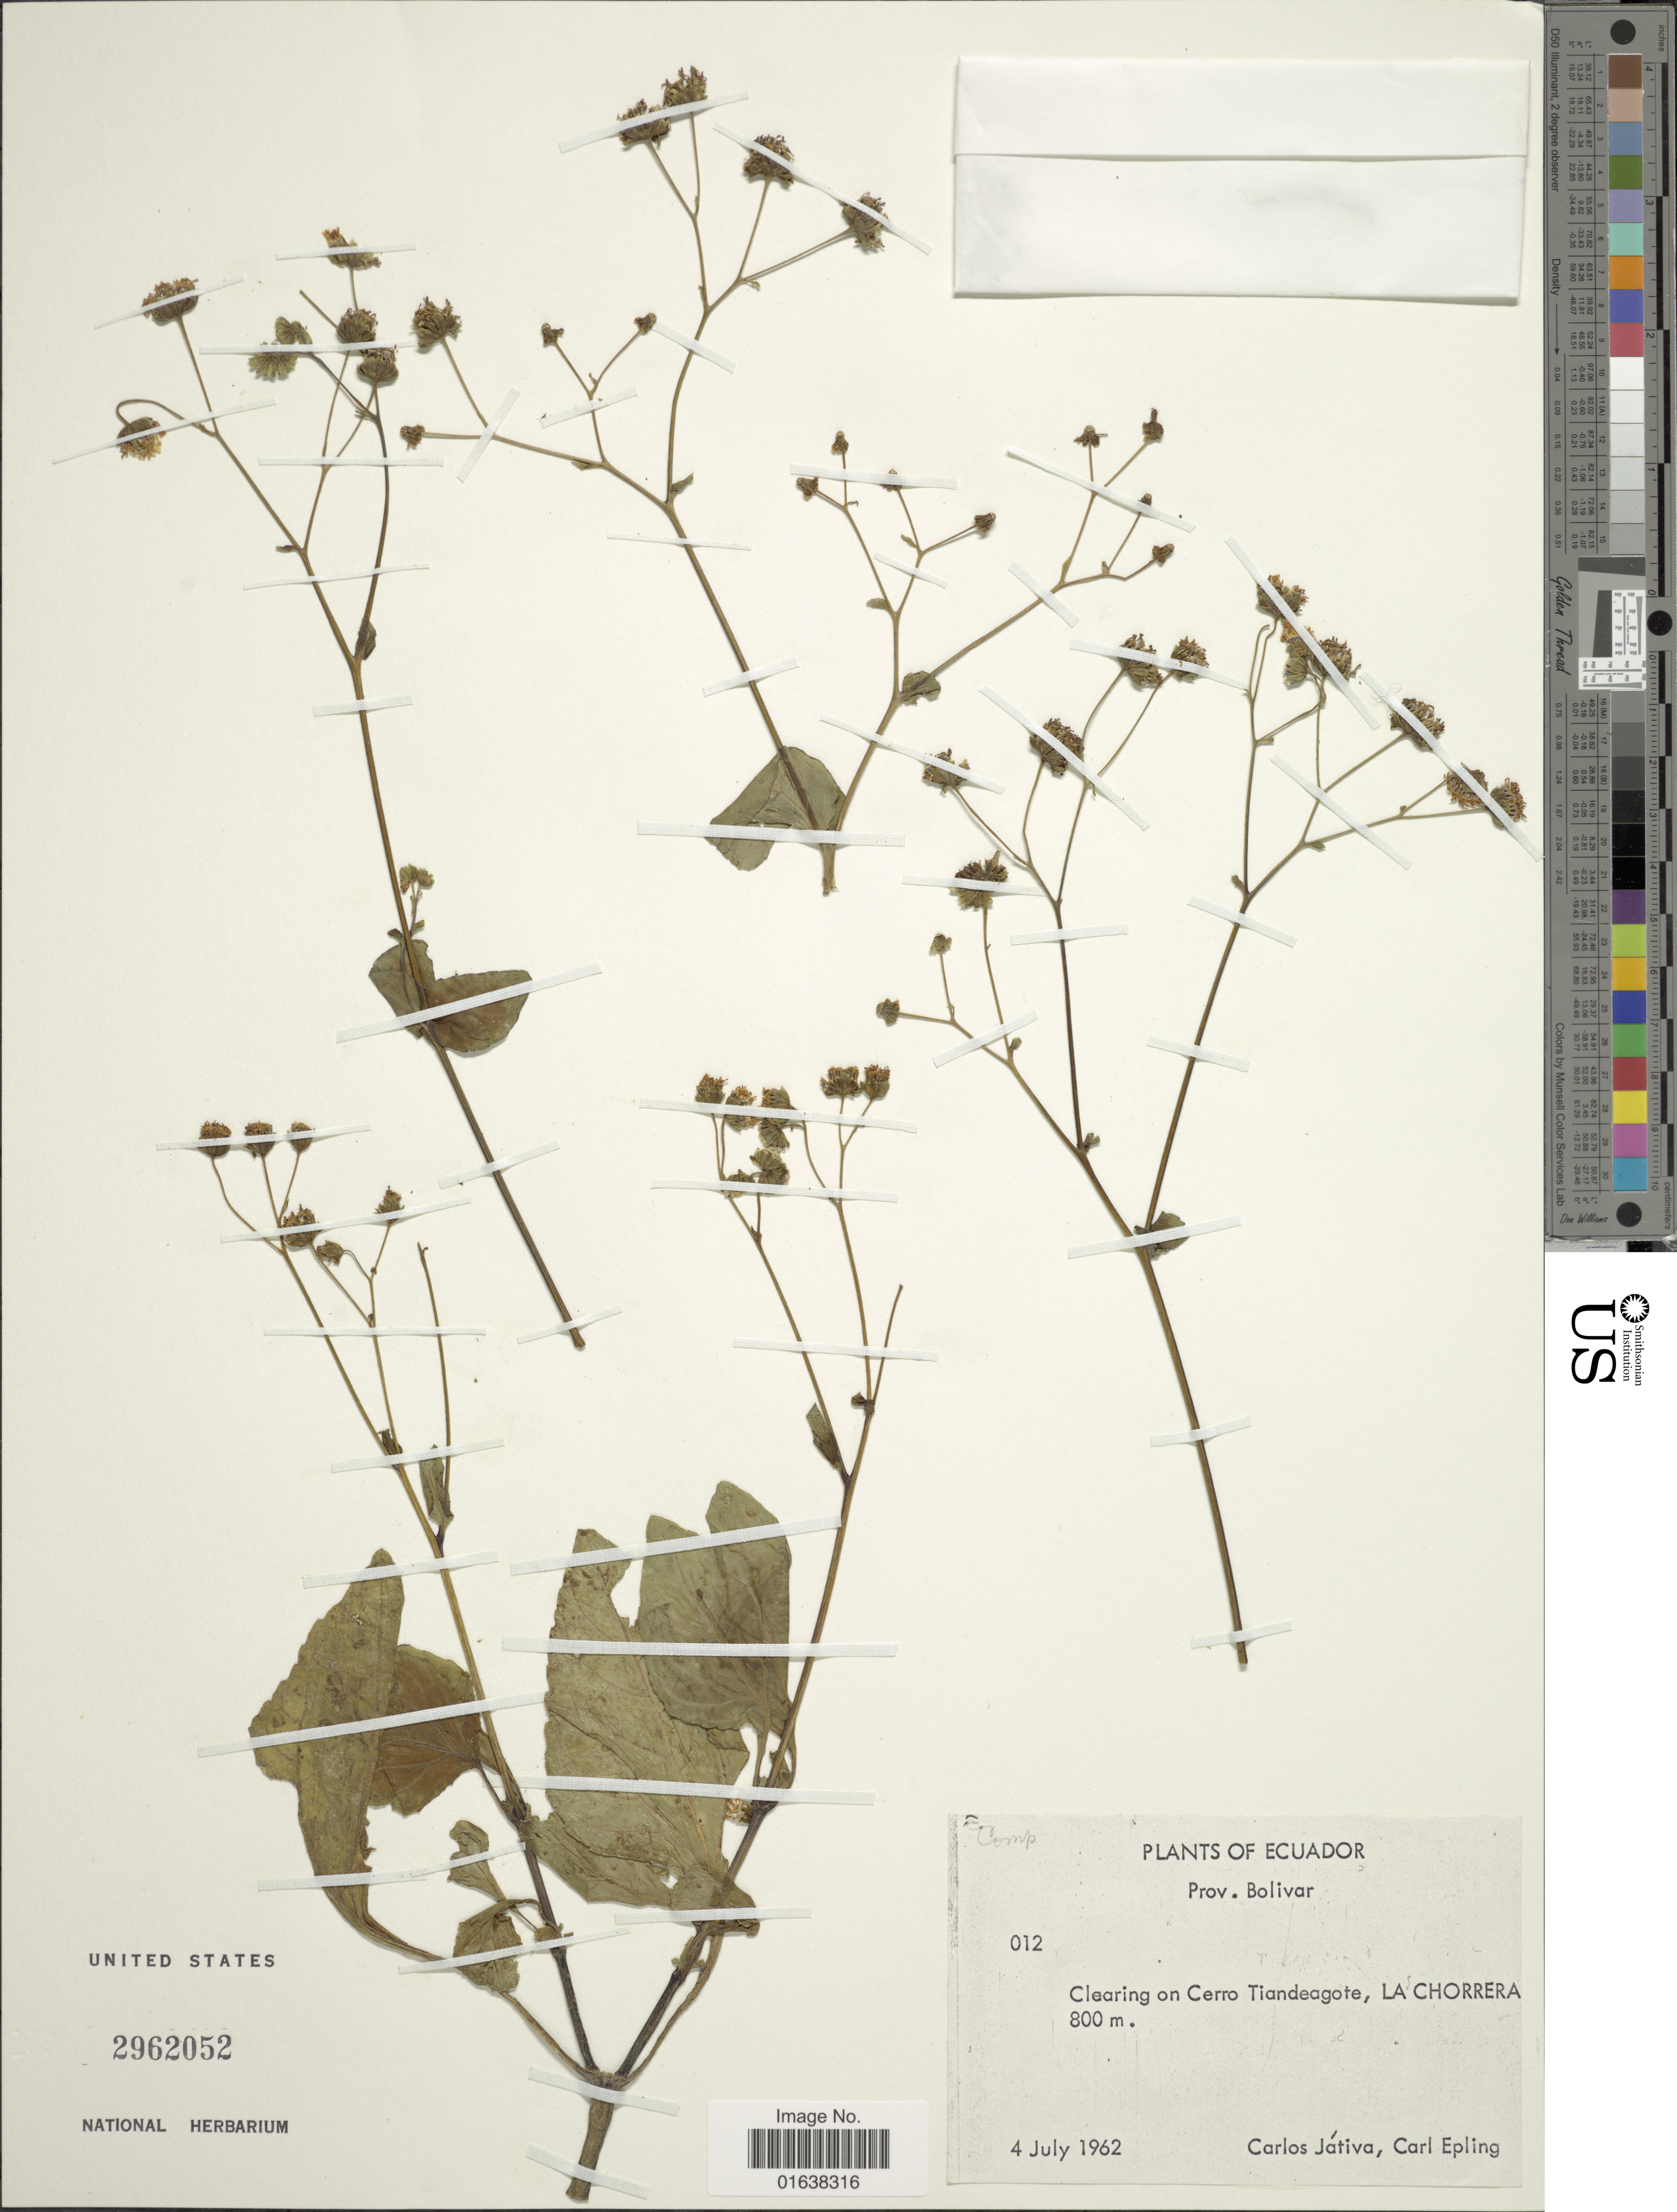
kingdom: Plantae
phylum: Tracheophyta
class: Magnoliopsida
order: Asterales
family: Asteraceae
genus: Adenostemma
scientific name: Adenostemma platyphyllum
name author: Cass.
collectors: C. D. Játiva & C. C. Epling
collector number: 012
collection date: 1962-07-04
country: Ecuador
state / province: Bolívar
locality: Ecuador. Prov. Bolívar. Clearing on Cerro Tiandeagote, la Chorrera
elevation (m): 800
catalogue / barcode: US 2962052